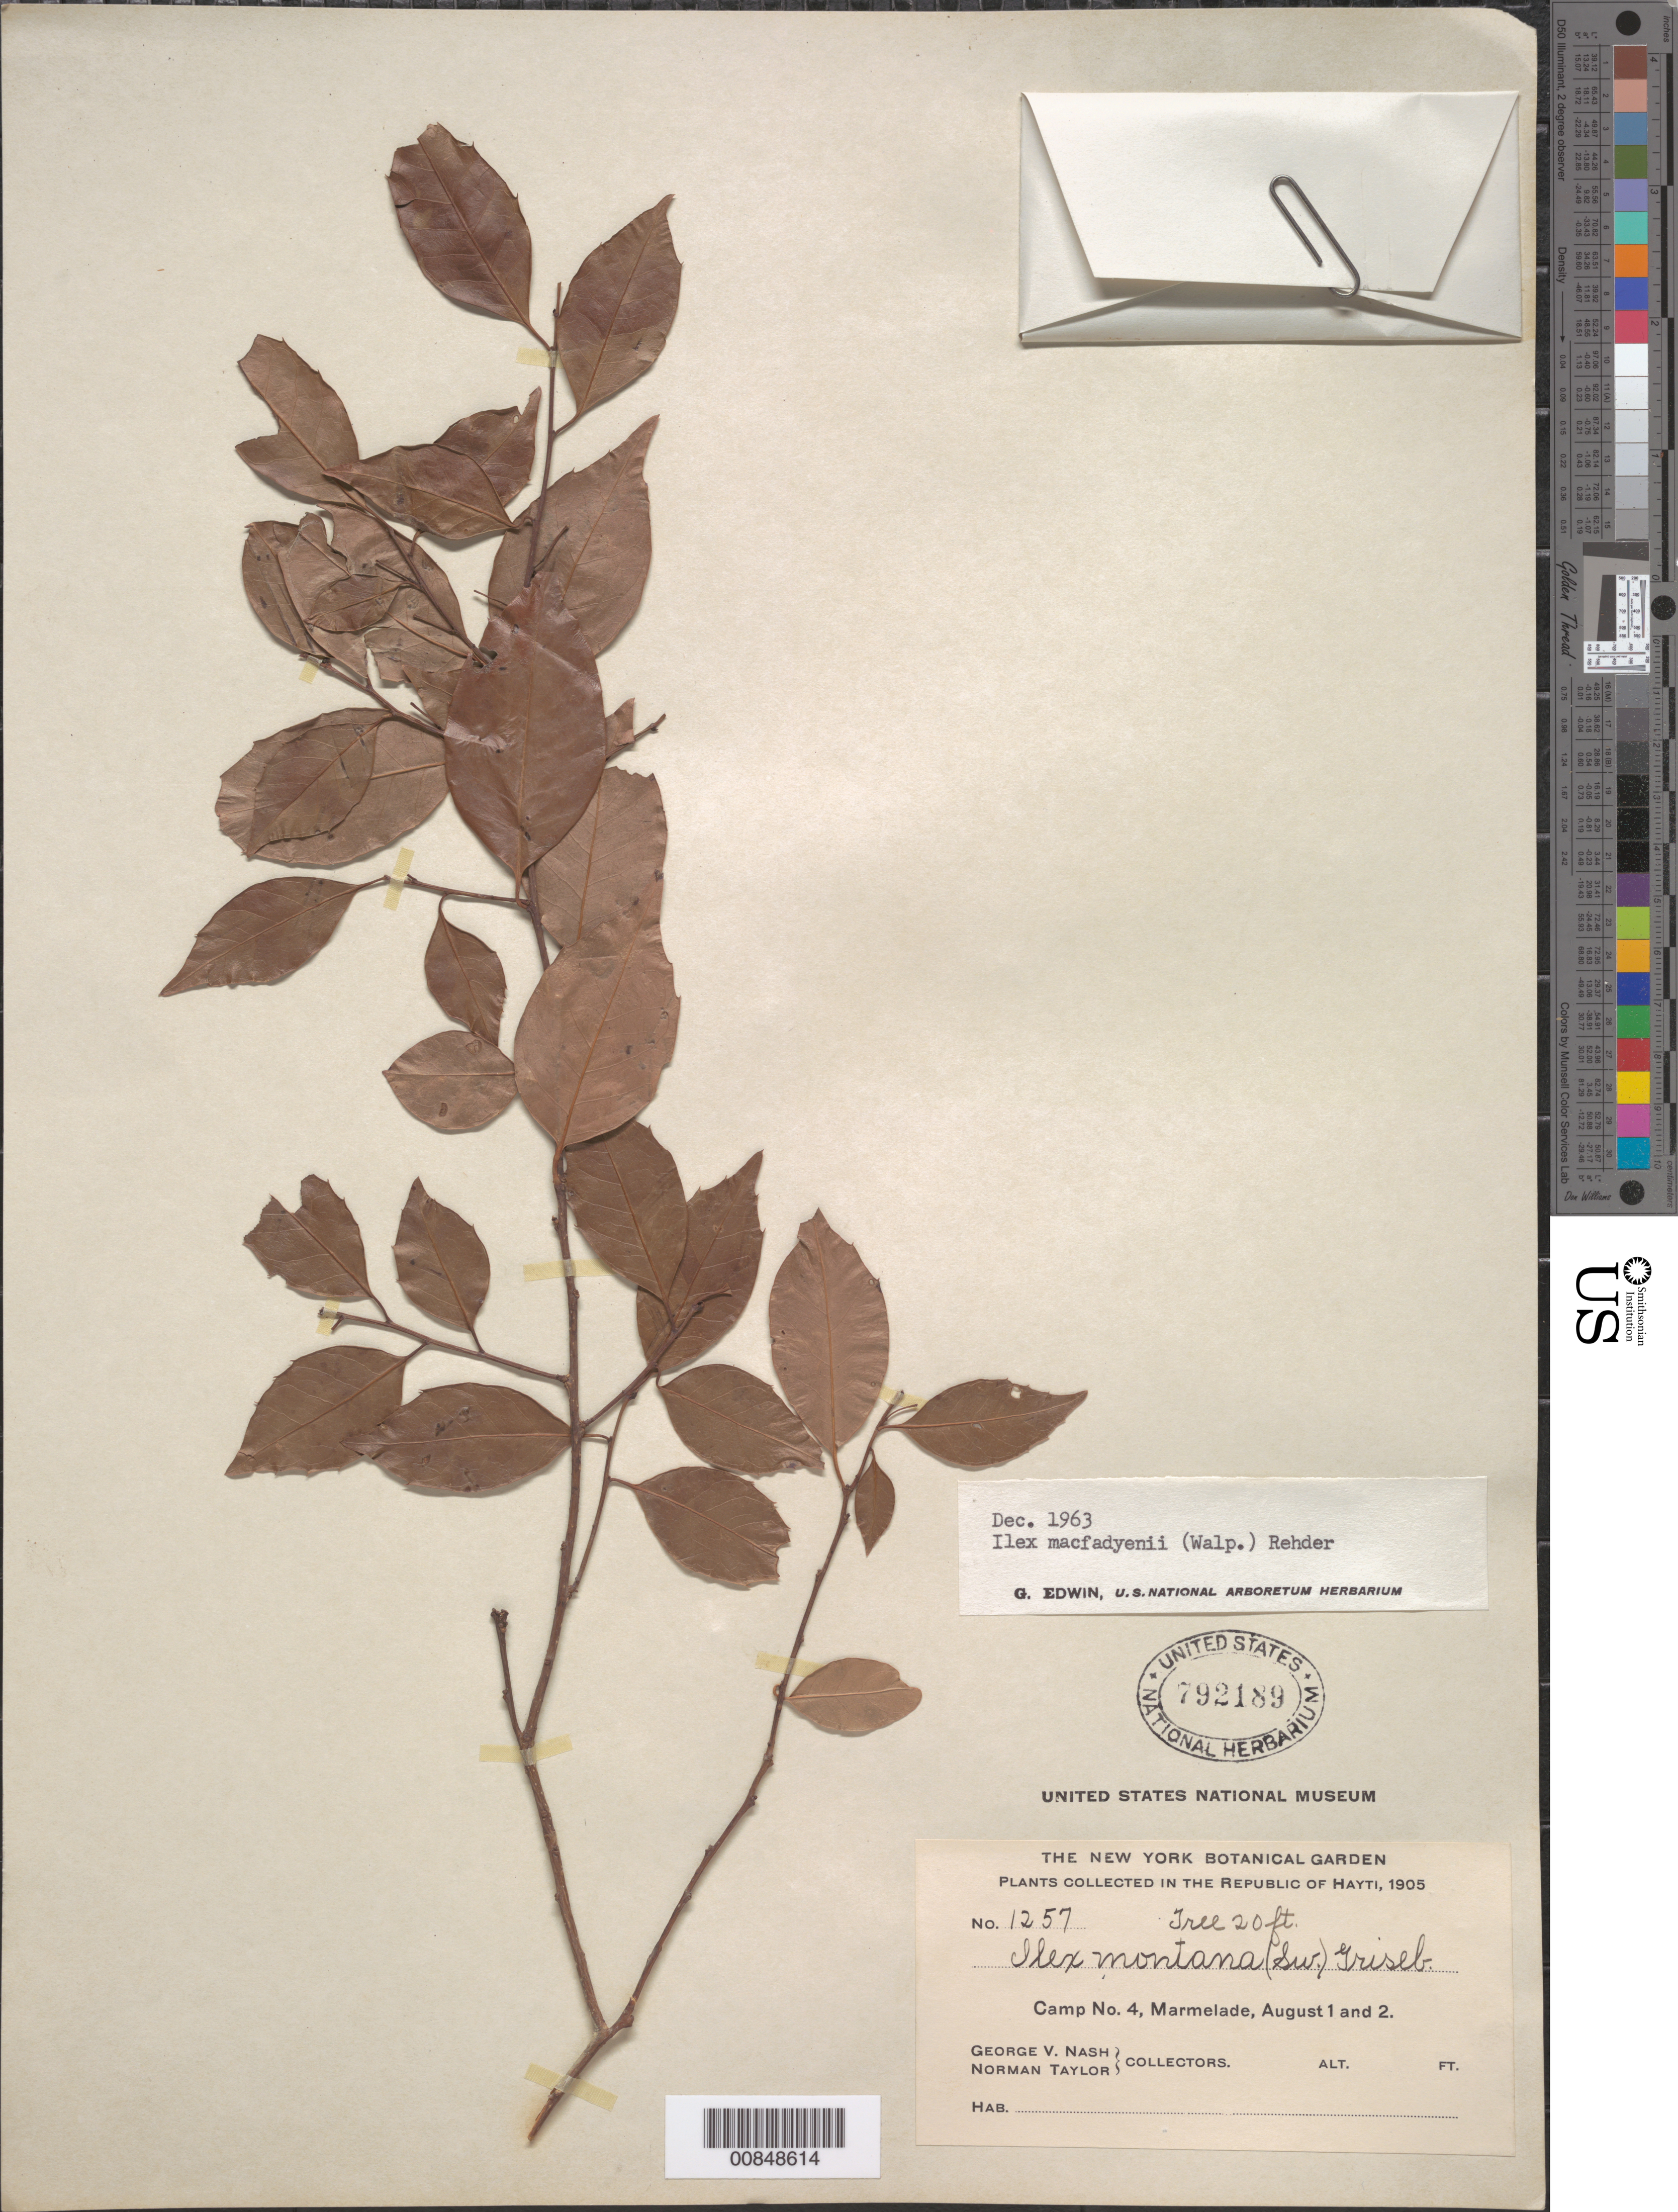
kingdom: Plantae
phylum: Tracheophyta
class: Magnoliopsida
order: Aquifoliales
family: Aquifoliaceae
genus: Ilex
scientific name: Ilex macfadyenii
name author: Rehder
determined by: Edwin, G.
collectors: G. V. Nash & N. Taylor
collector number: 1257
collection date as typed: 01 Aug 1905 and 02 Aug 1905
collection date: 1905-08-01,1905-08-02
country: Haiti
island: Hispaniola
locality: Camp No. 4, Marmelade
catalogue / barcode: US 792189